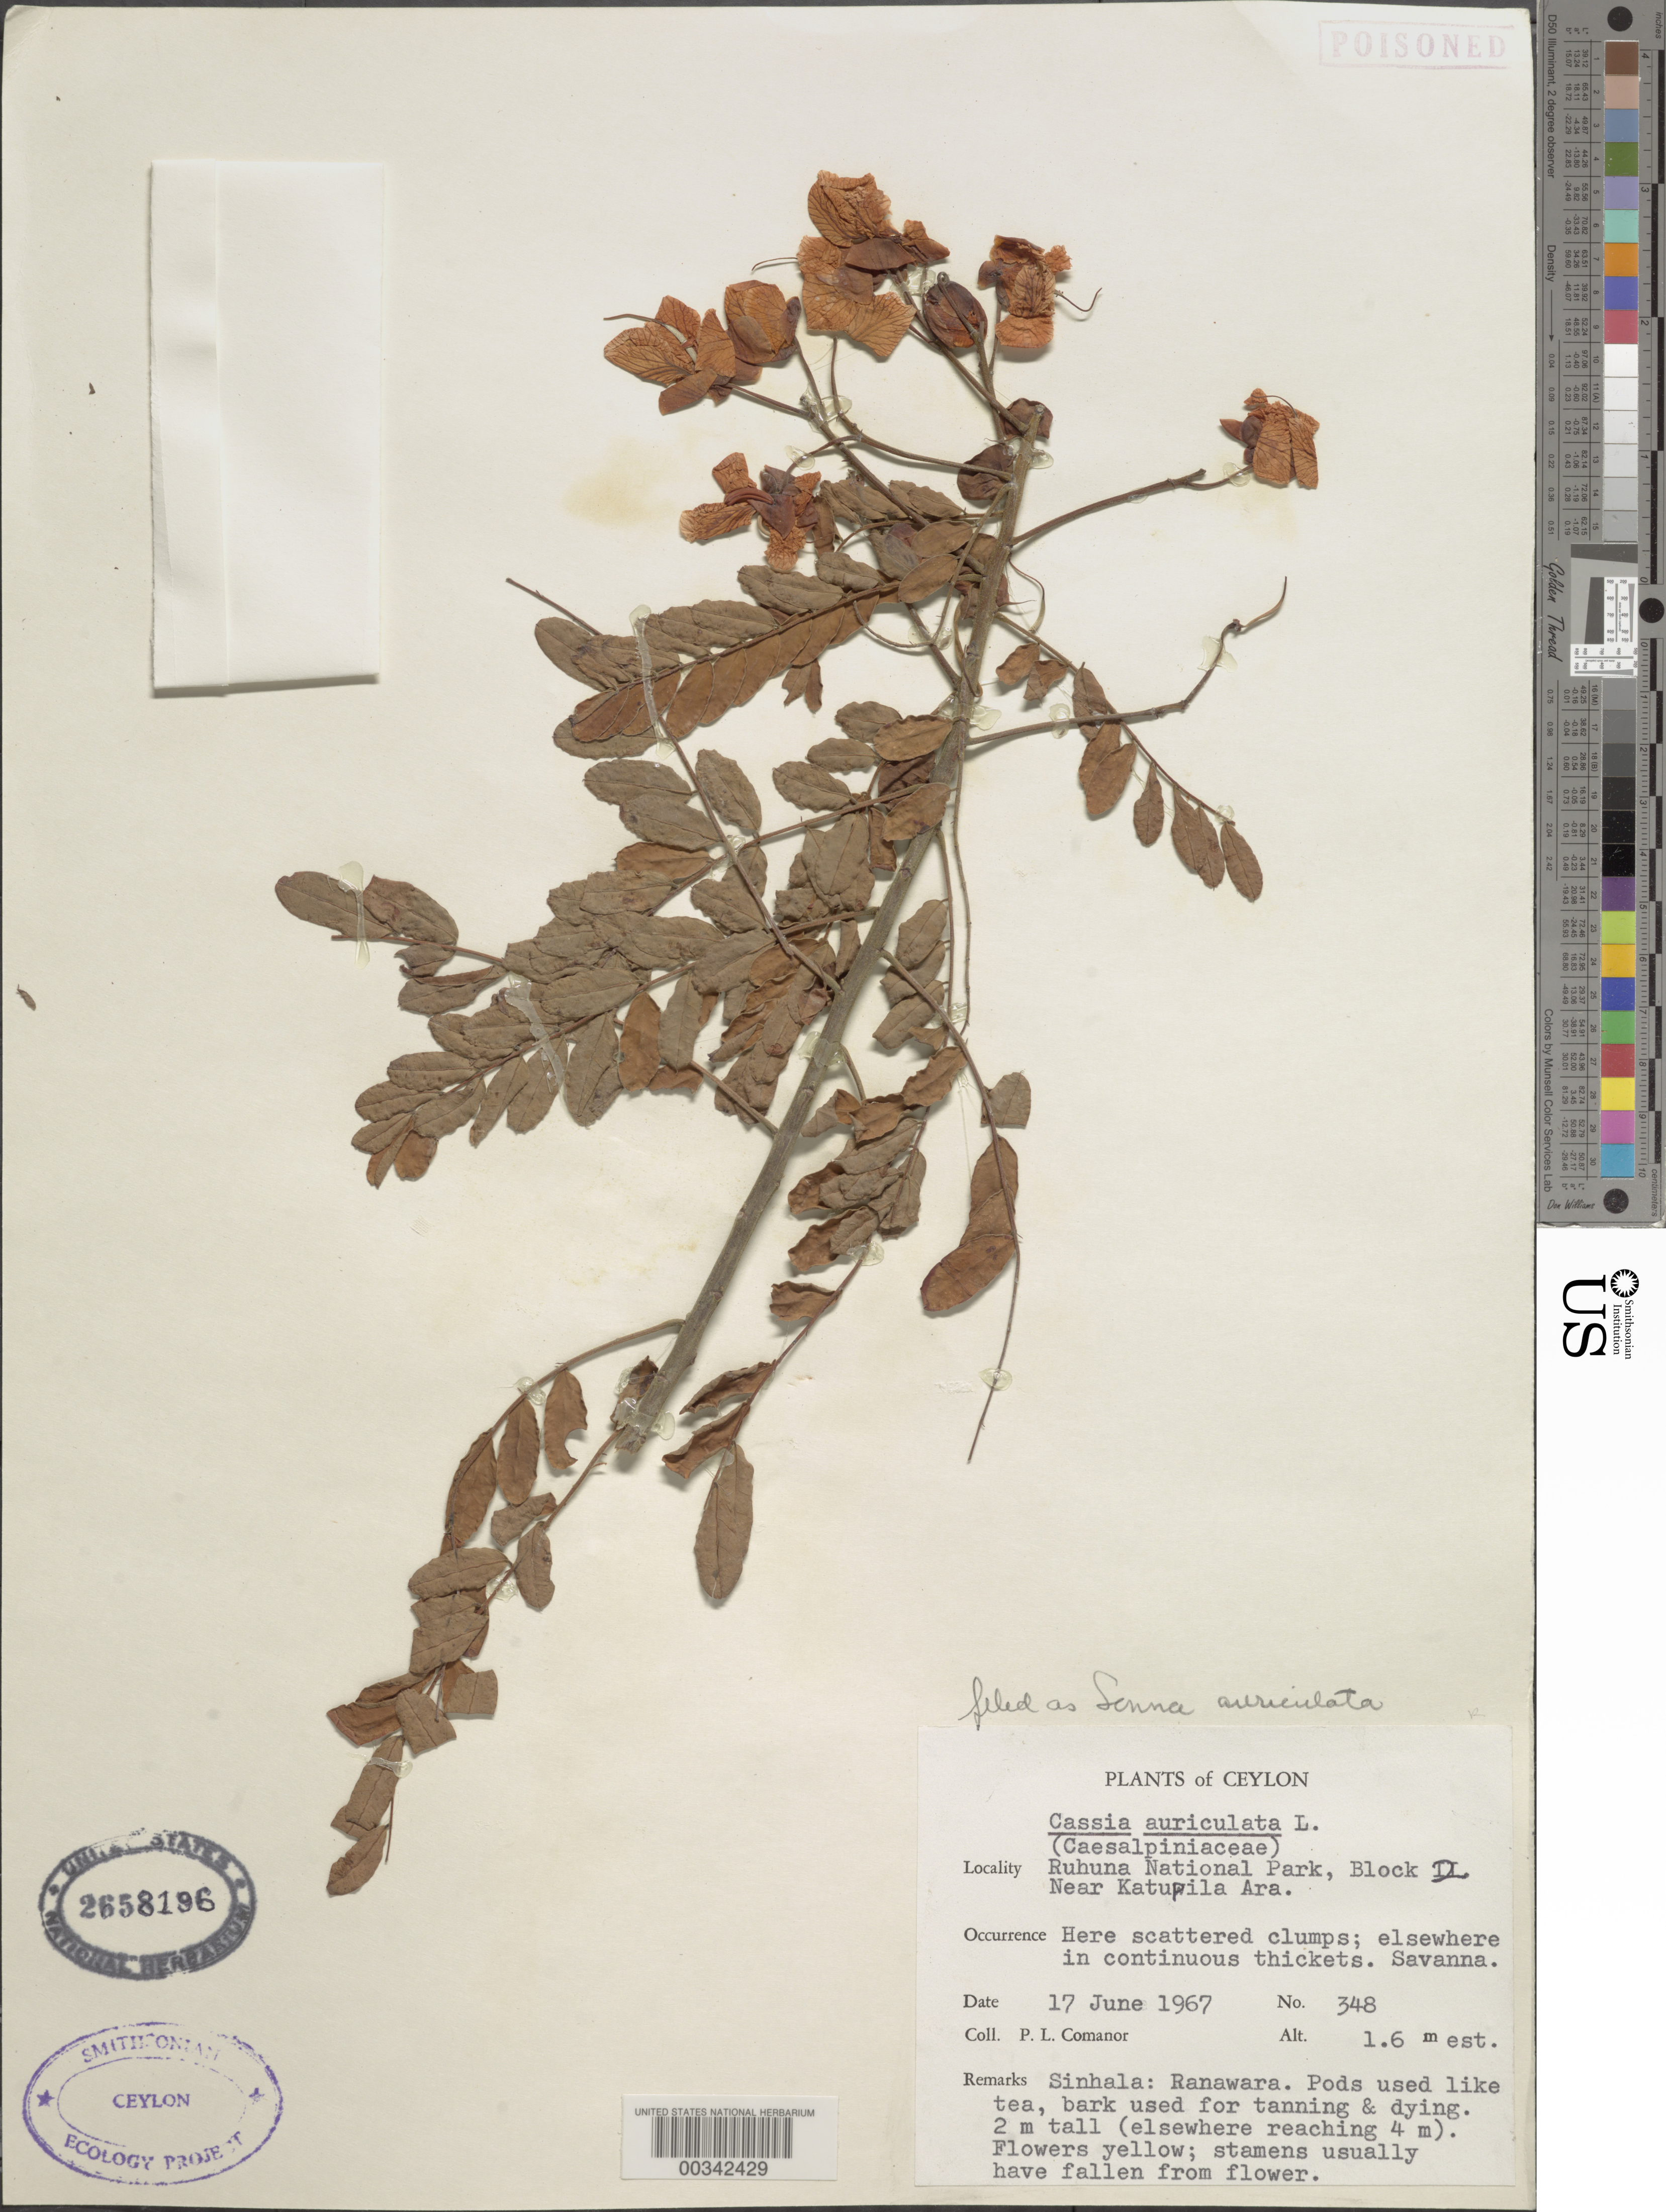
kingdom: Plantae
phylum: Tracheophyta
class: Magnoliopsida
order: Fabales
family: Fabaceae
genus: Senna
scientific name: Senna auriculata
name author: (L.) Roxb.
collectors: P. Comanor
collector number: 348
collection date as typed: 17 Jun 1967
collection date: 1967-06-17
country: Sri Lanka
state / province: Southern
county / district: Hambantota Dist.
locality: Ruhuna nat'l park, block ii; near katupila area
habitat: Thickets; savanna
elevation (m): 1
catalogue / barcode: US 2658196